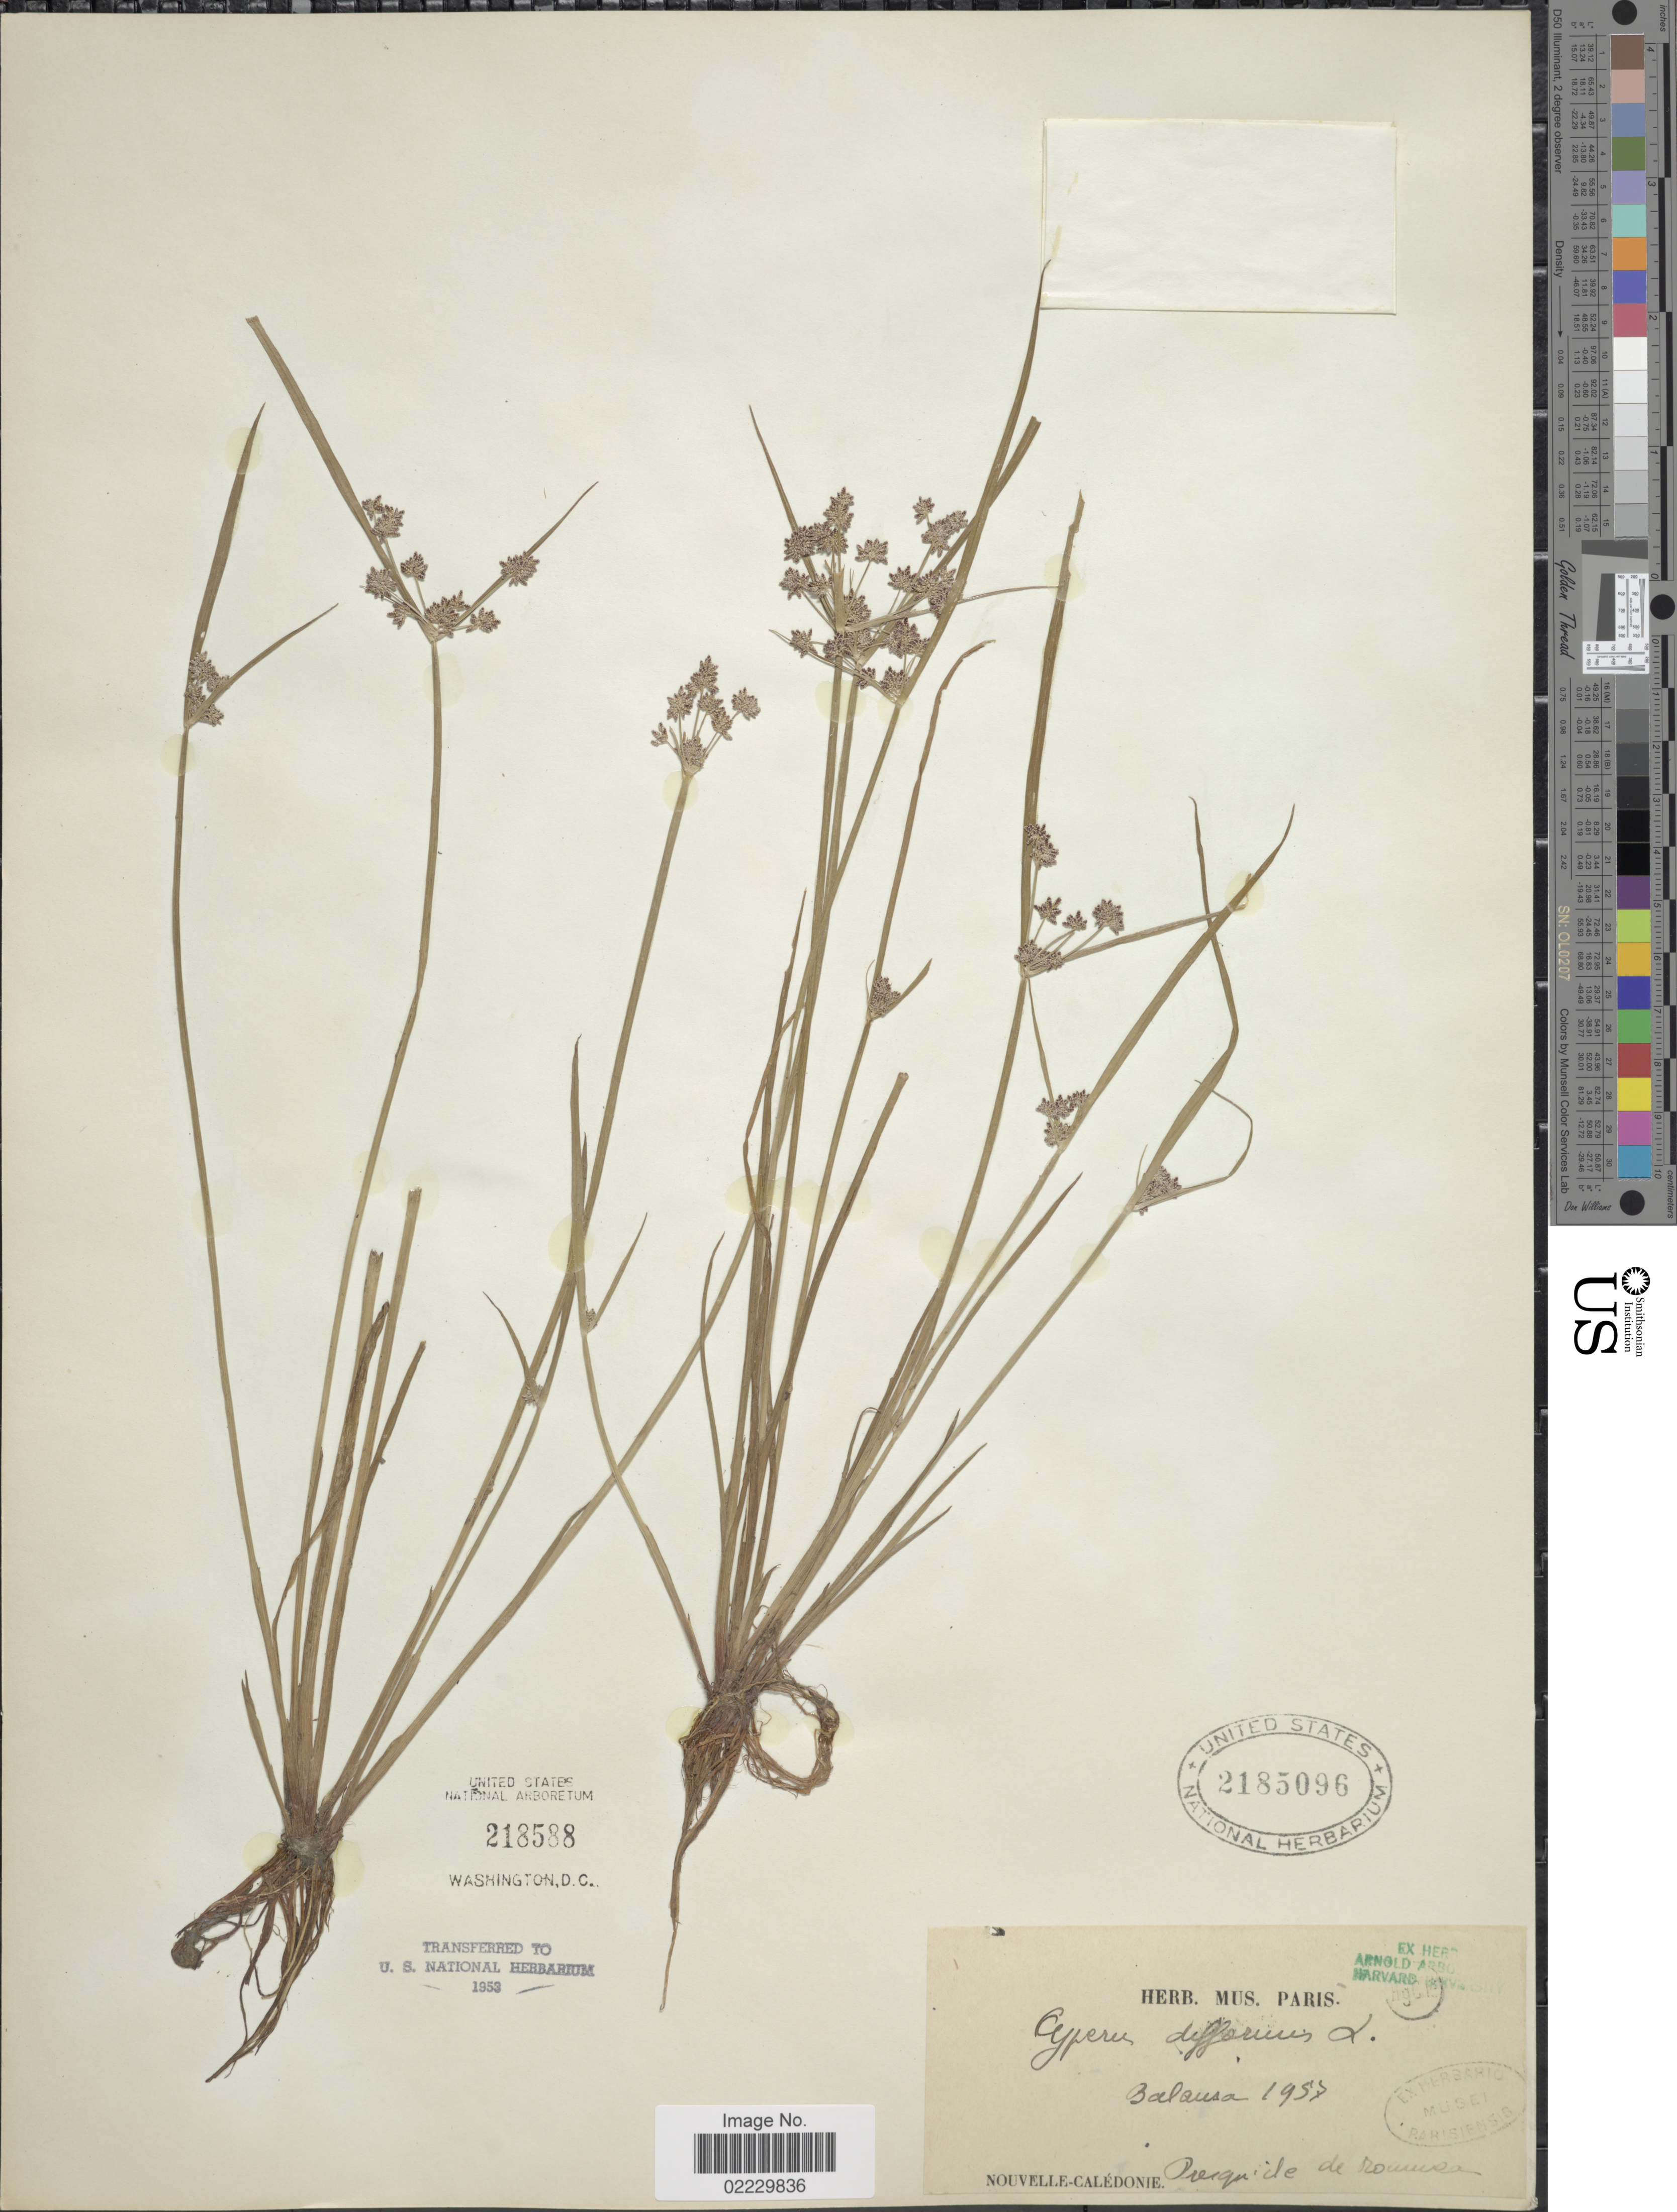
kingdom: Plantae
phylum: Tracheophyta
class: Liliopsida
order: Poales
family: Cyperaceae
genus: Cyperus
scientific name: Cyperus difformis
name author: L.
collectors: ex herb. Mus. Paris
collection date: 1957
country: New Caledonia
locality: Balousa, Oriquide de rourusa [interpreted]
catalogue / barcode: US 2185096